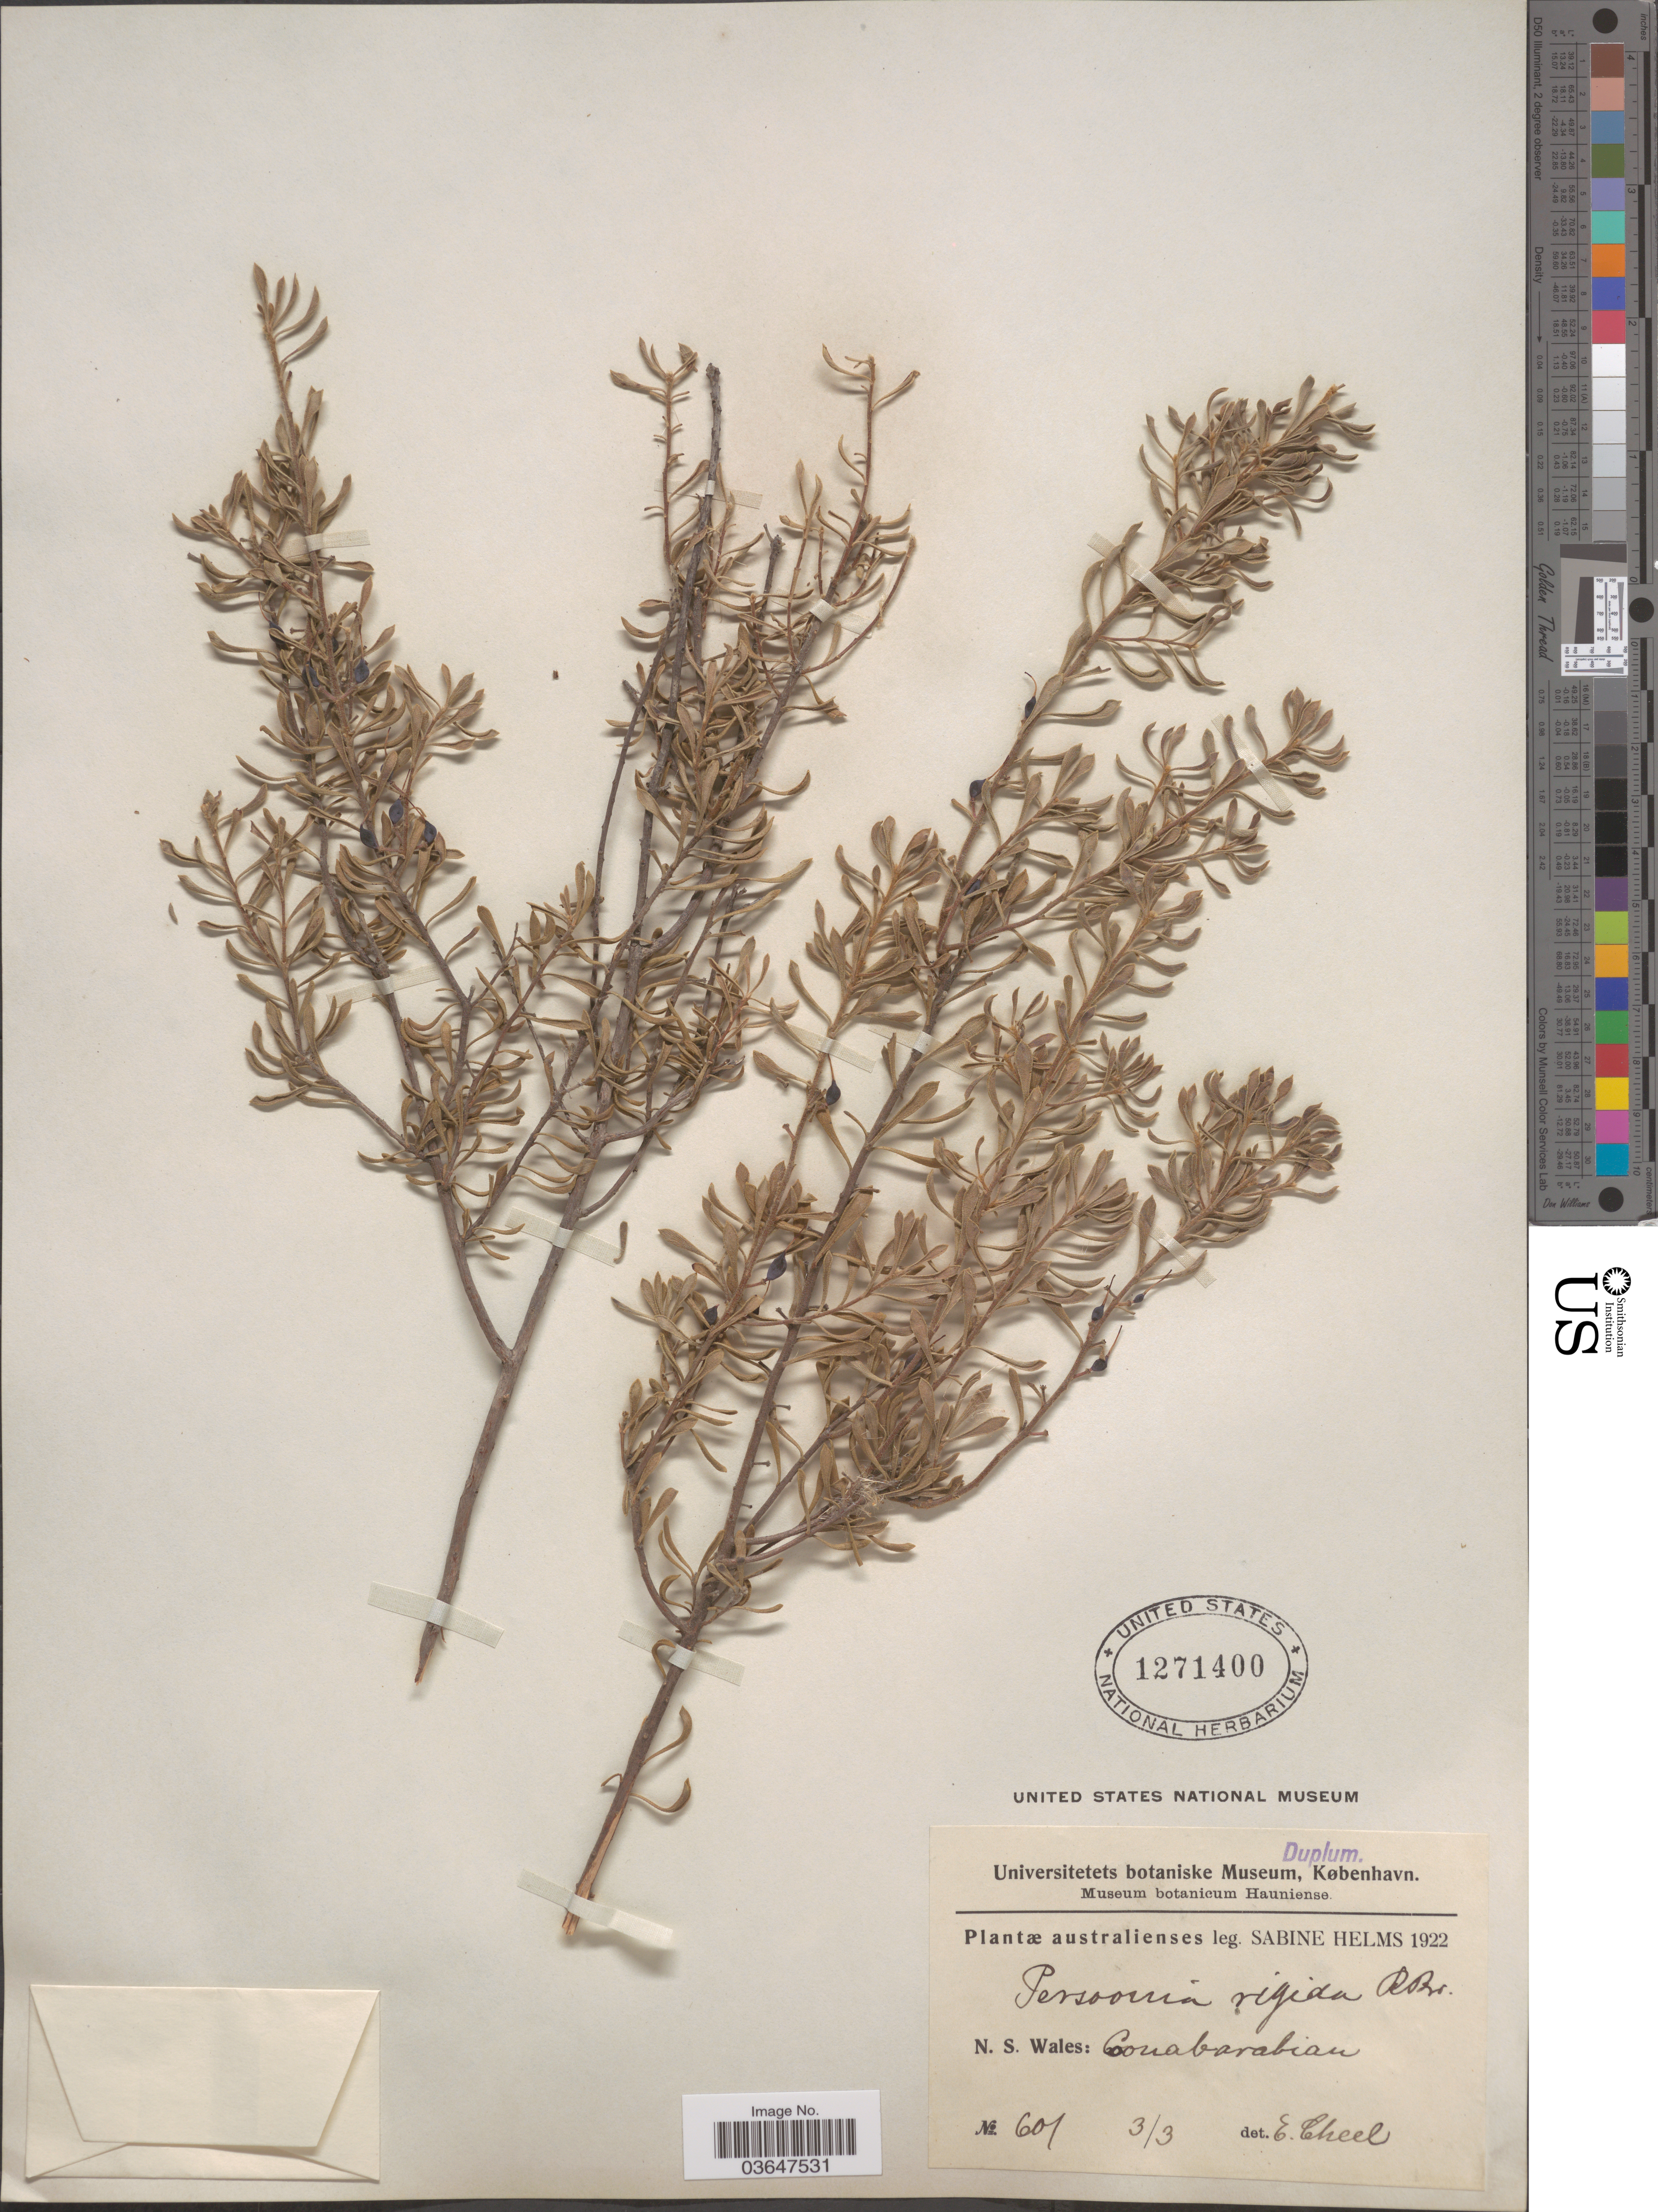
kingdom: Plantae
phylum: Tracheophyta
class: Magnoliopsida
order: Proteales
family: Proteaceae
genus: Persoonia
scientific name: Persoonia rigida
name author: R. Br.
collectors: S. Helms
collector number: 601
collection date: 1922-03-03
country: Australia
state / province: New South Wales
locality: N. S. Wales: Coonabarabran.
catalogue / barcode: US 1271400